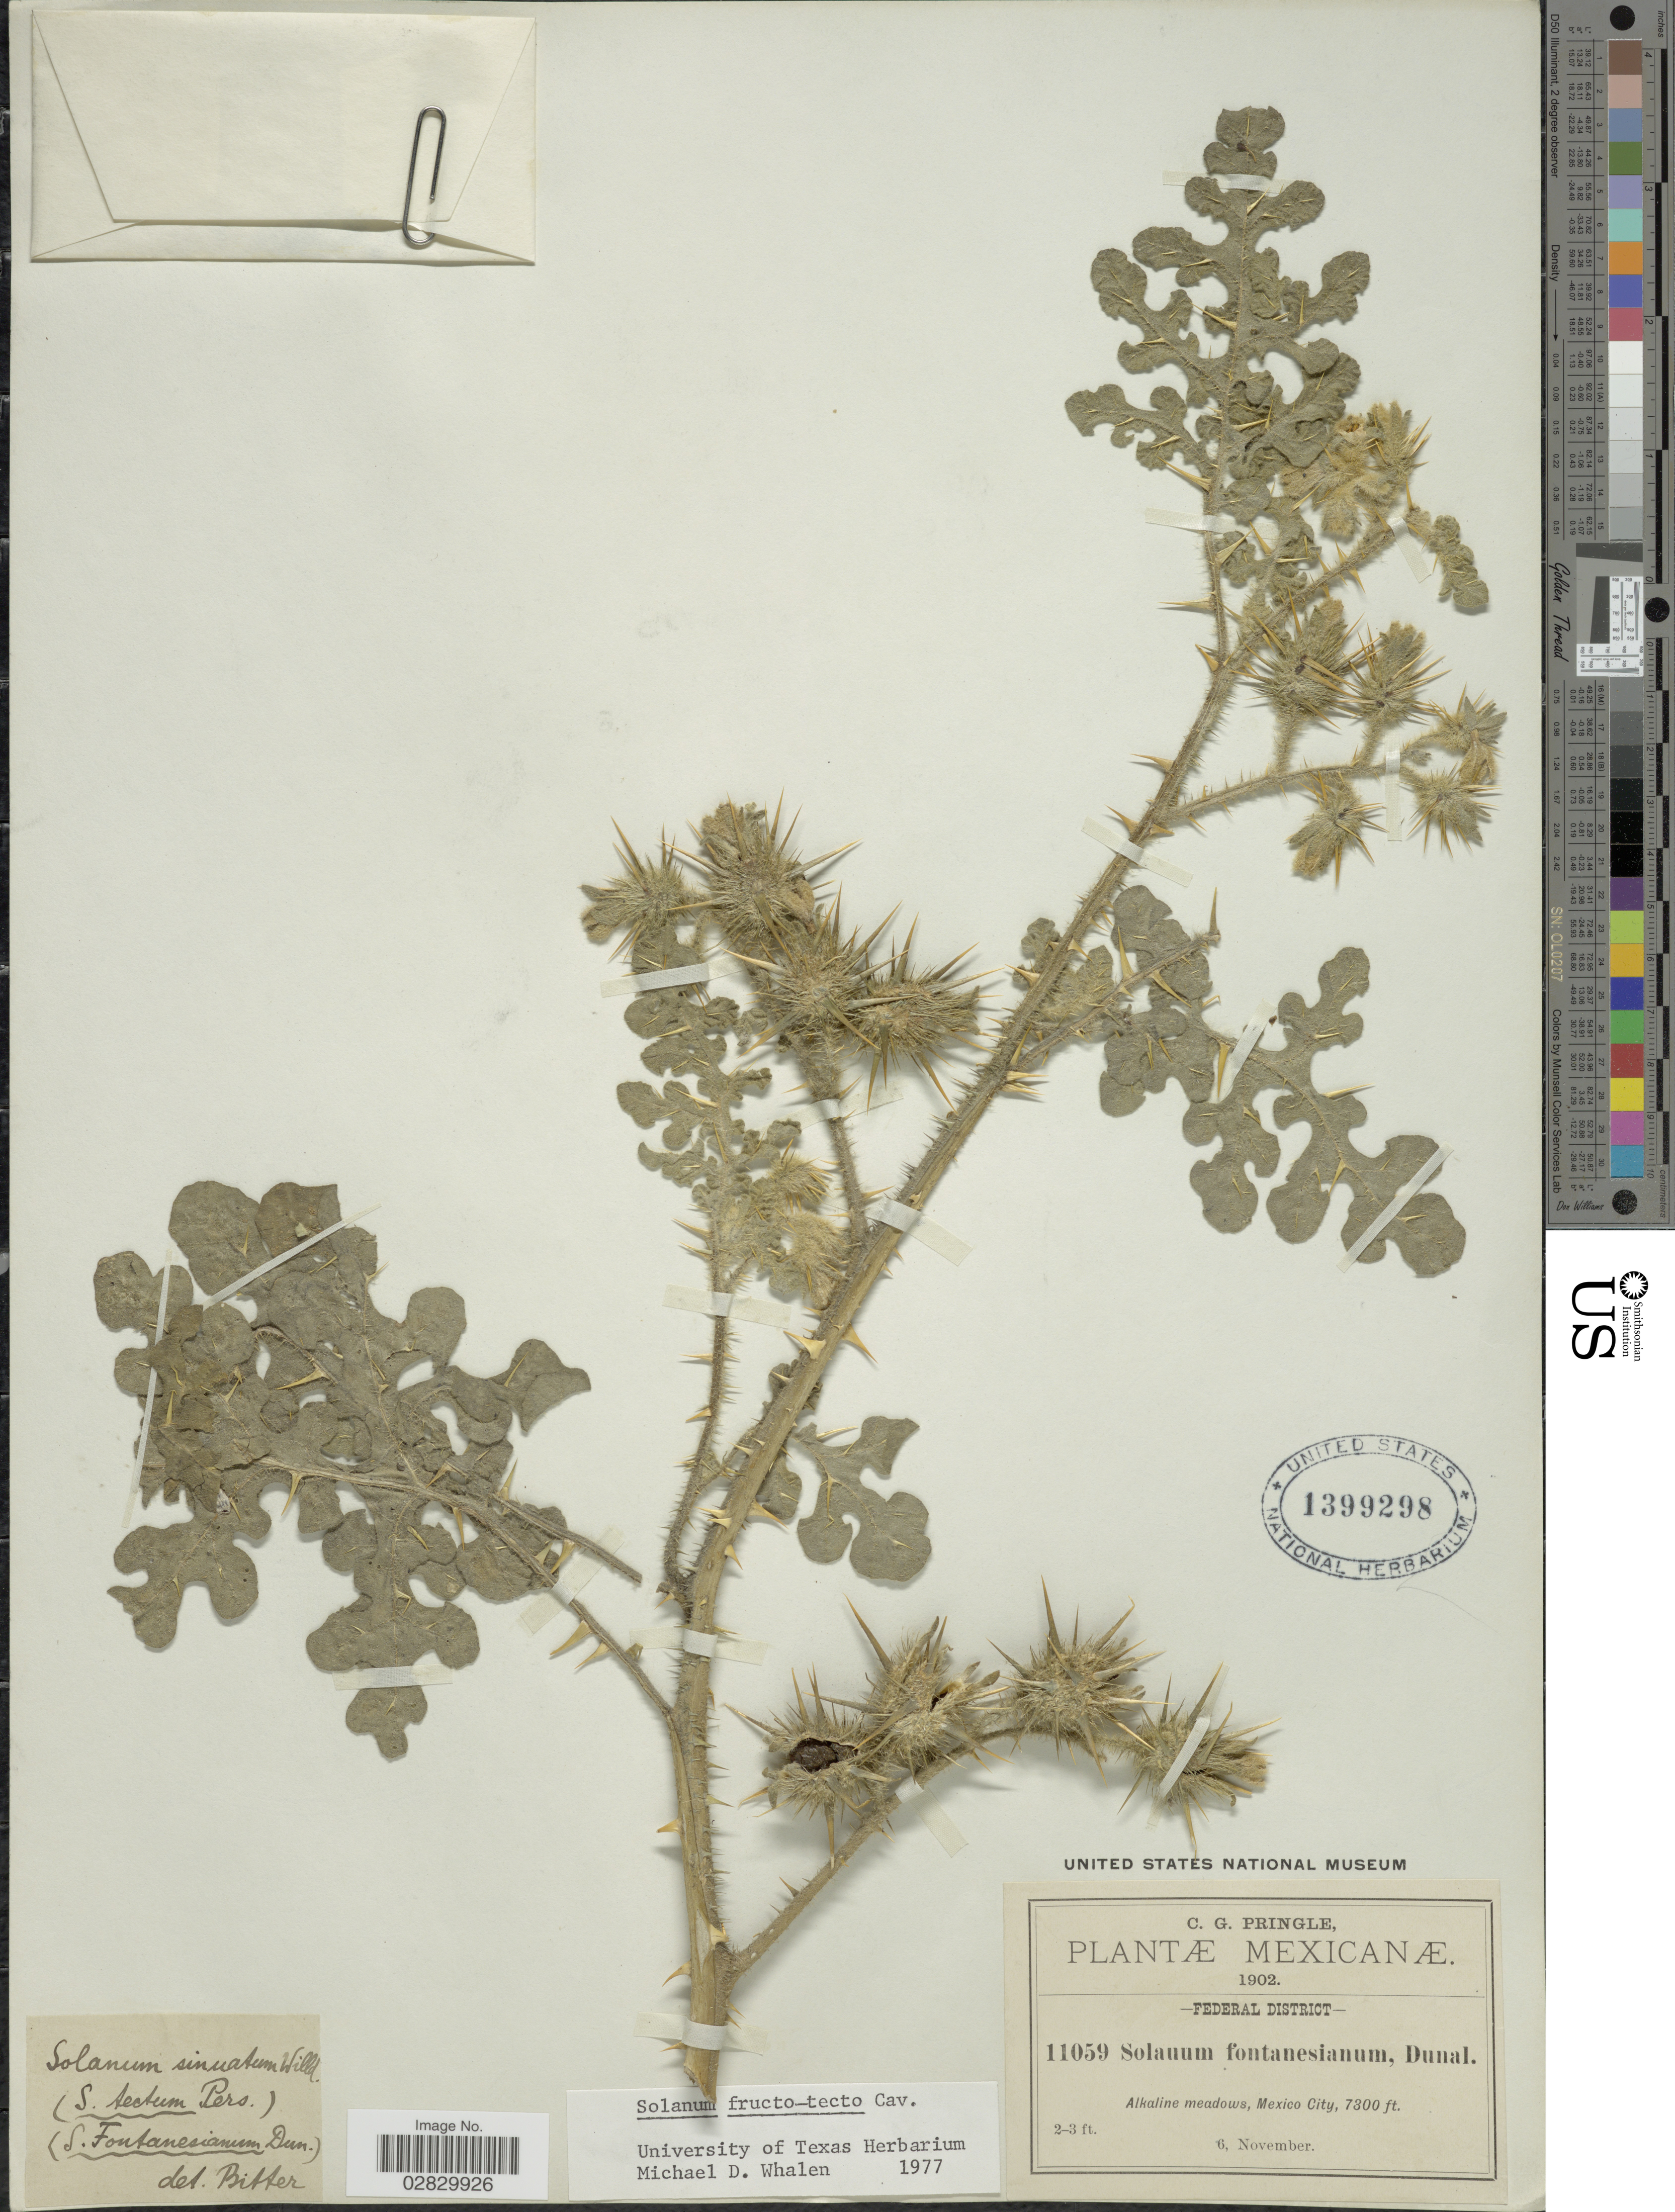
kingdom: Plantae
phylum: Tracheophyta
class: Magnoliopsida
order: Solanales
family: Solanaceae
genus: Solanum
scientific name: Solanum fructo-tecto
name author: Cav.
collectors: C. G. Pringle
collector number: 11059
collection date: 1902-11-06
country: Mexico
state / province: Distrito Federal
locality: Alkaline meadows, Mexico City.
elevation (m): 2225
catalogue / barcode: US 1399298